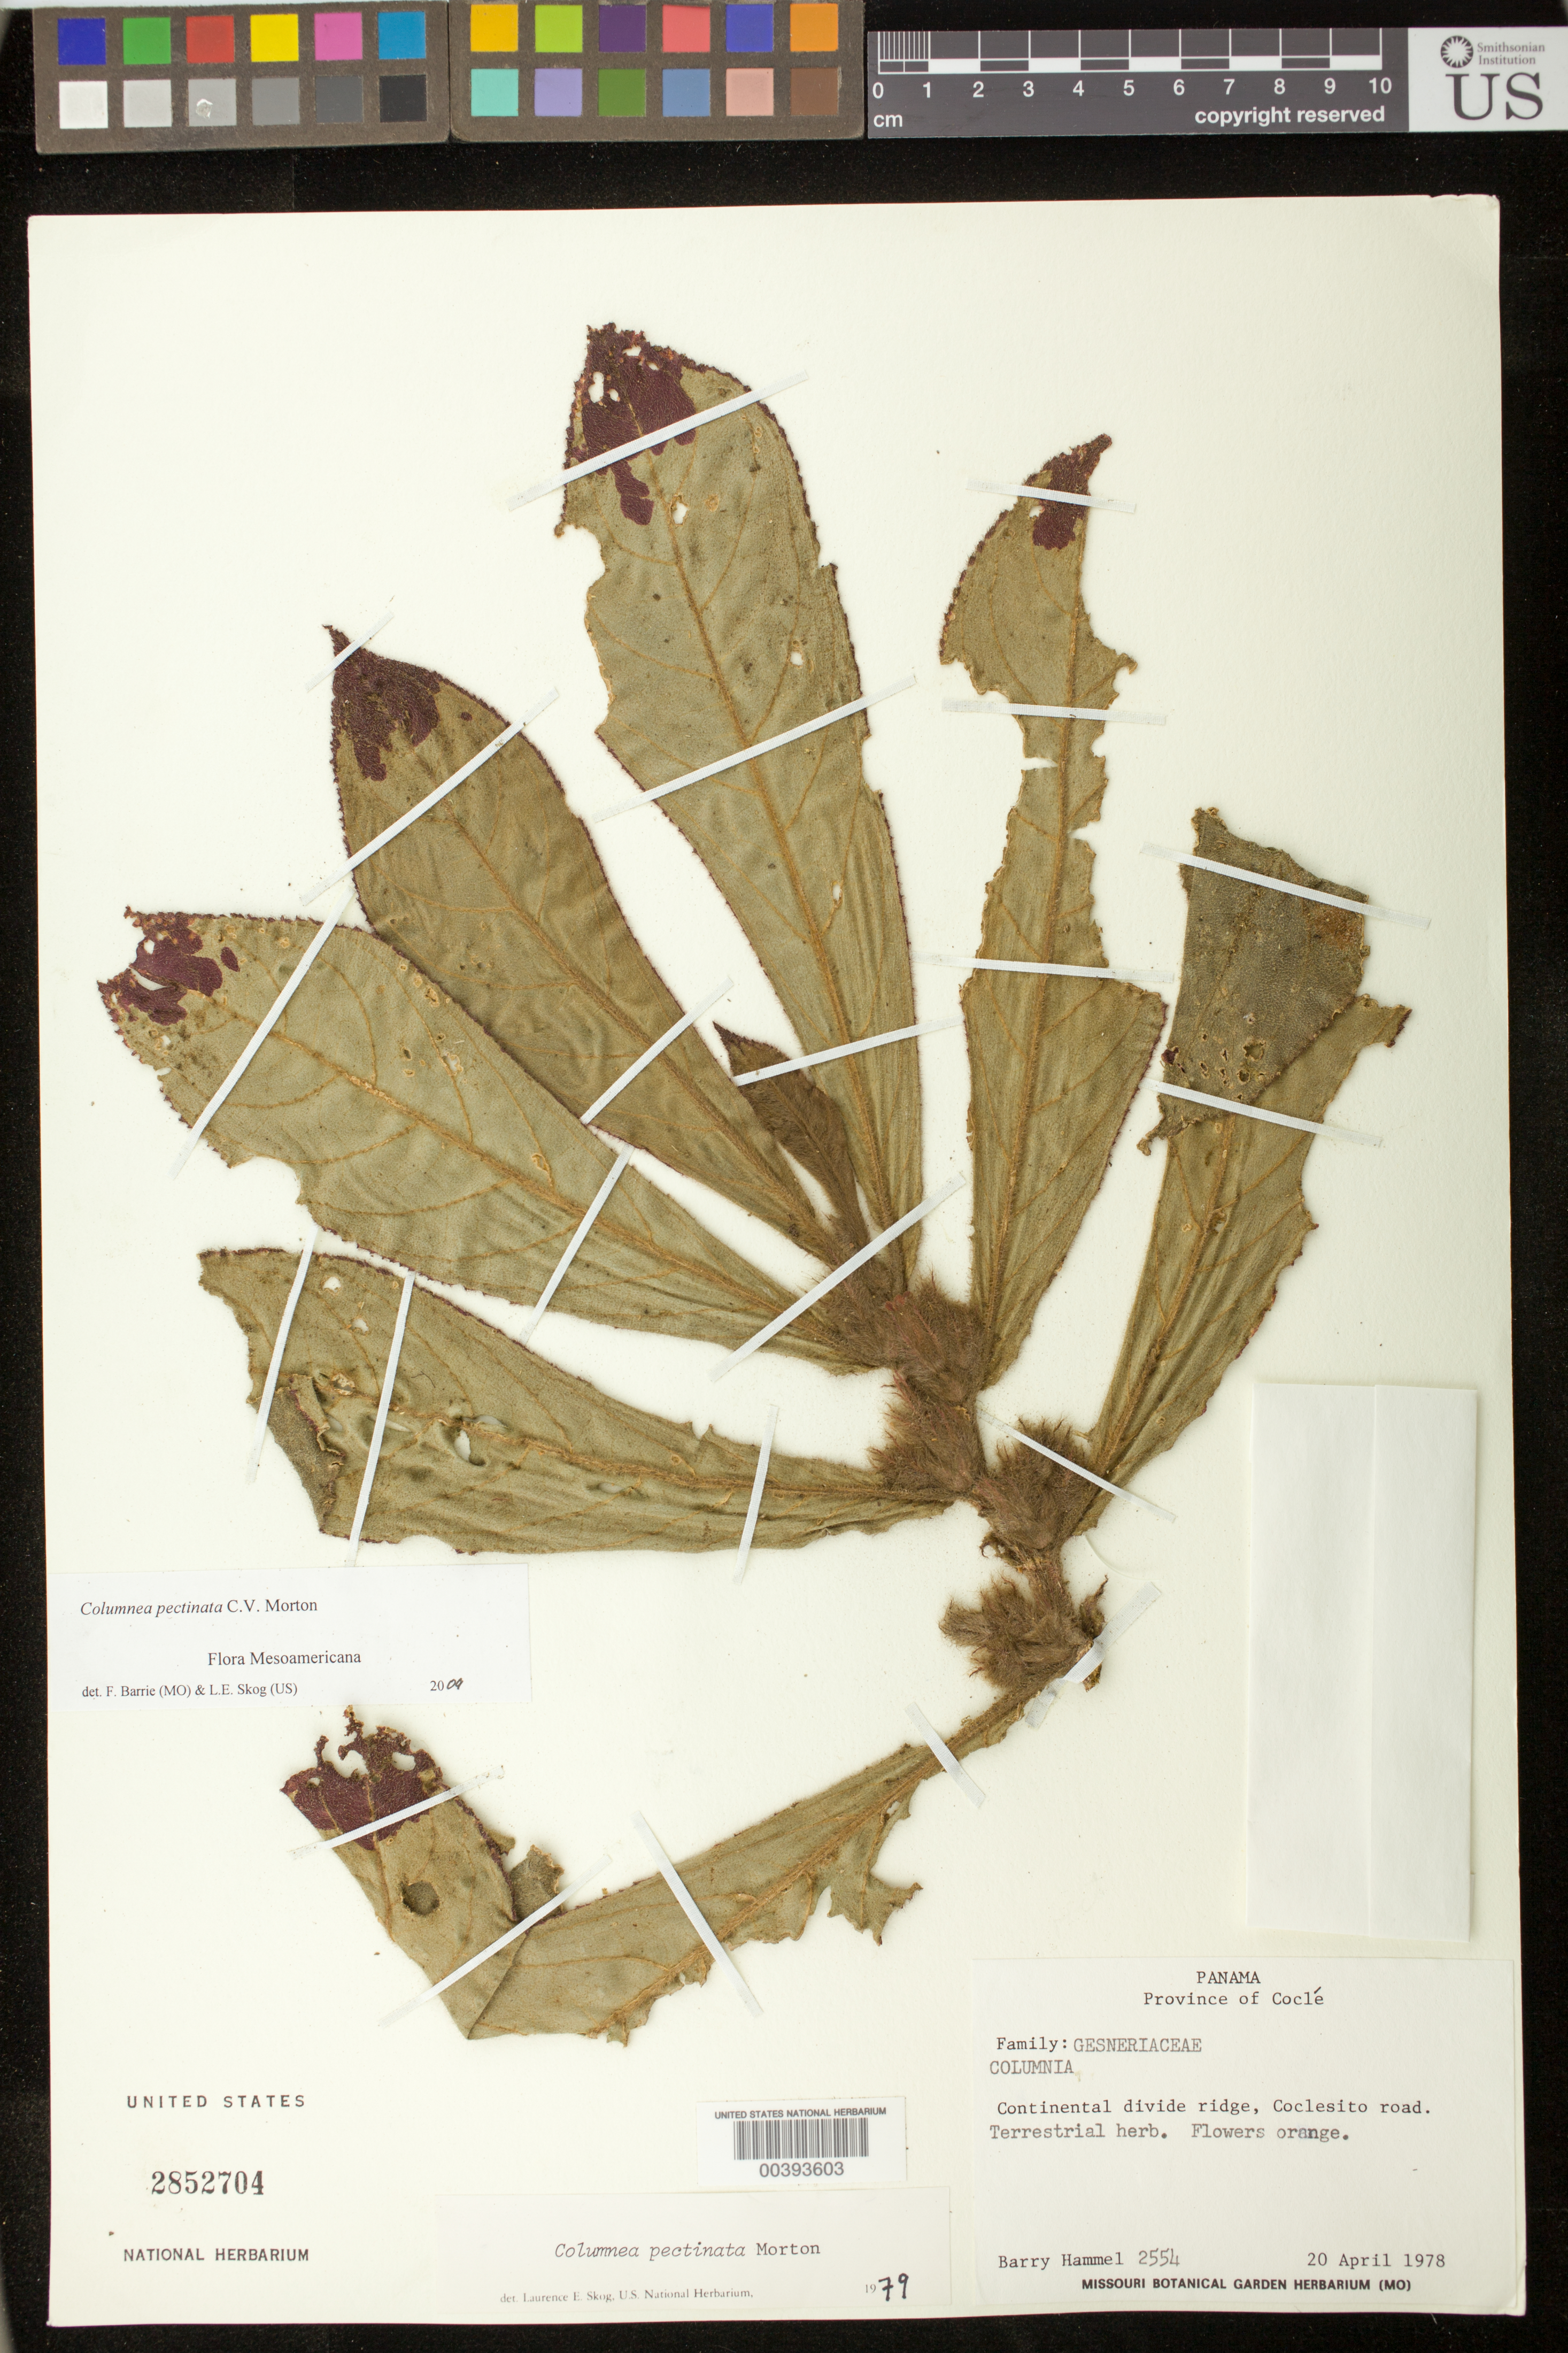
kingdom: Plantae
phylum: Tracheophyta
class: Magnoliopsida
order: Lamiales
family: Gesneriaceae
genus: Columnea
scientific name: Columnea pectinata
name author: C.V. Morton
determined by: Clark, J. L., (SEL), The Marie Selby Botanical Garden (UNITED STATES)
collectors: B. Hammel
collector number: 2554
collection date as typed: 20 Apr 1978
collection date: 1978-04-20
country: Panama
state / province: Coclé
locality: Continental divide ridge, Coclesito road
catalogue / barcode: US 2852704